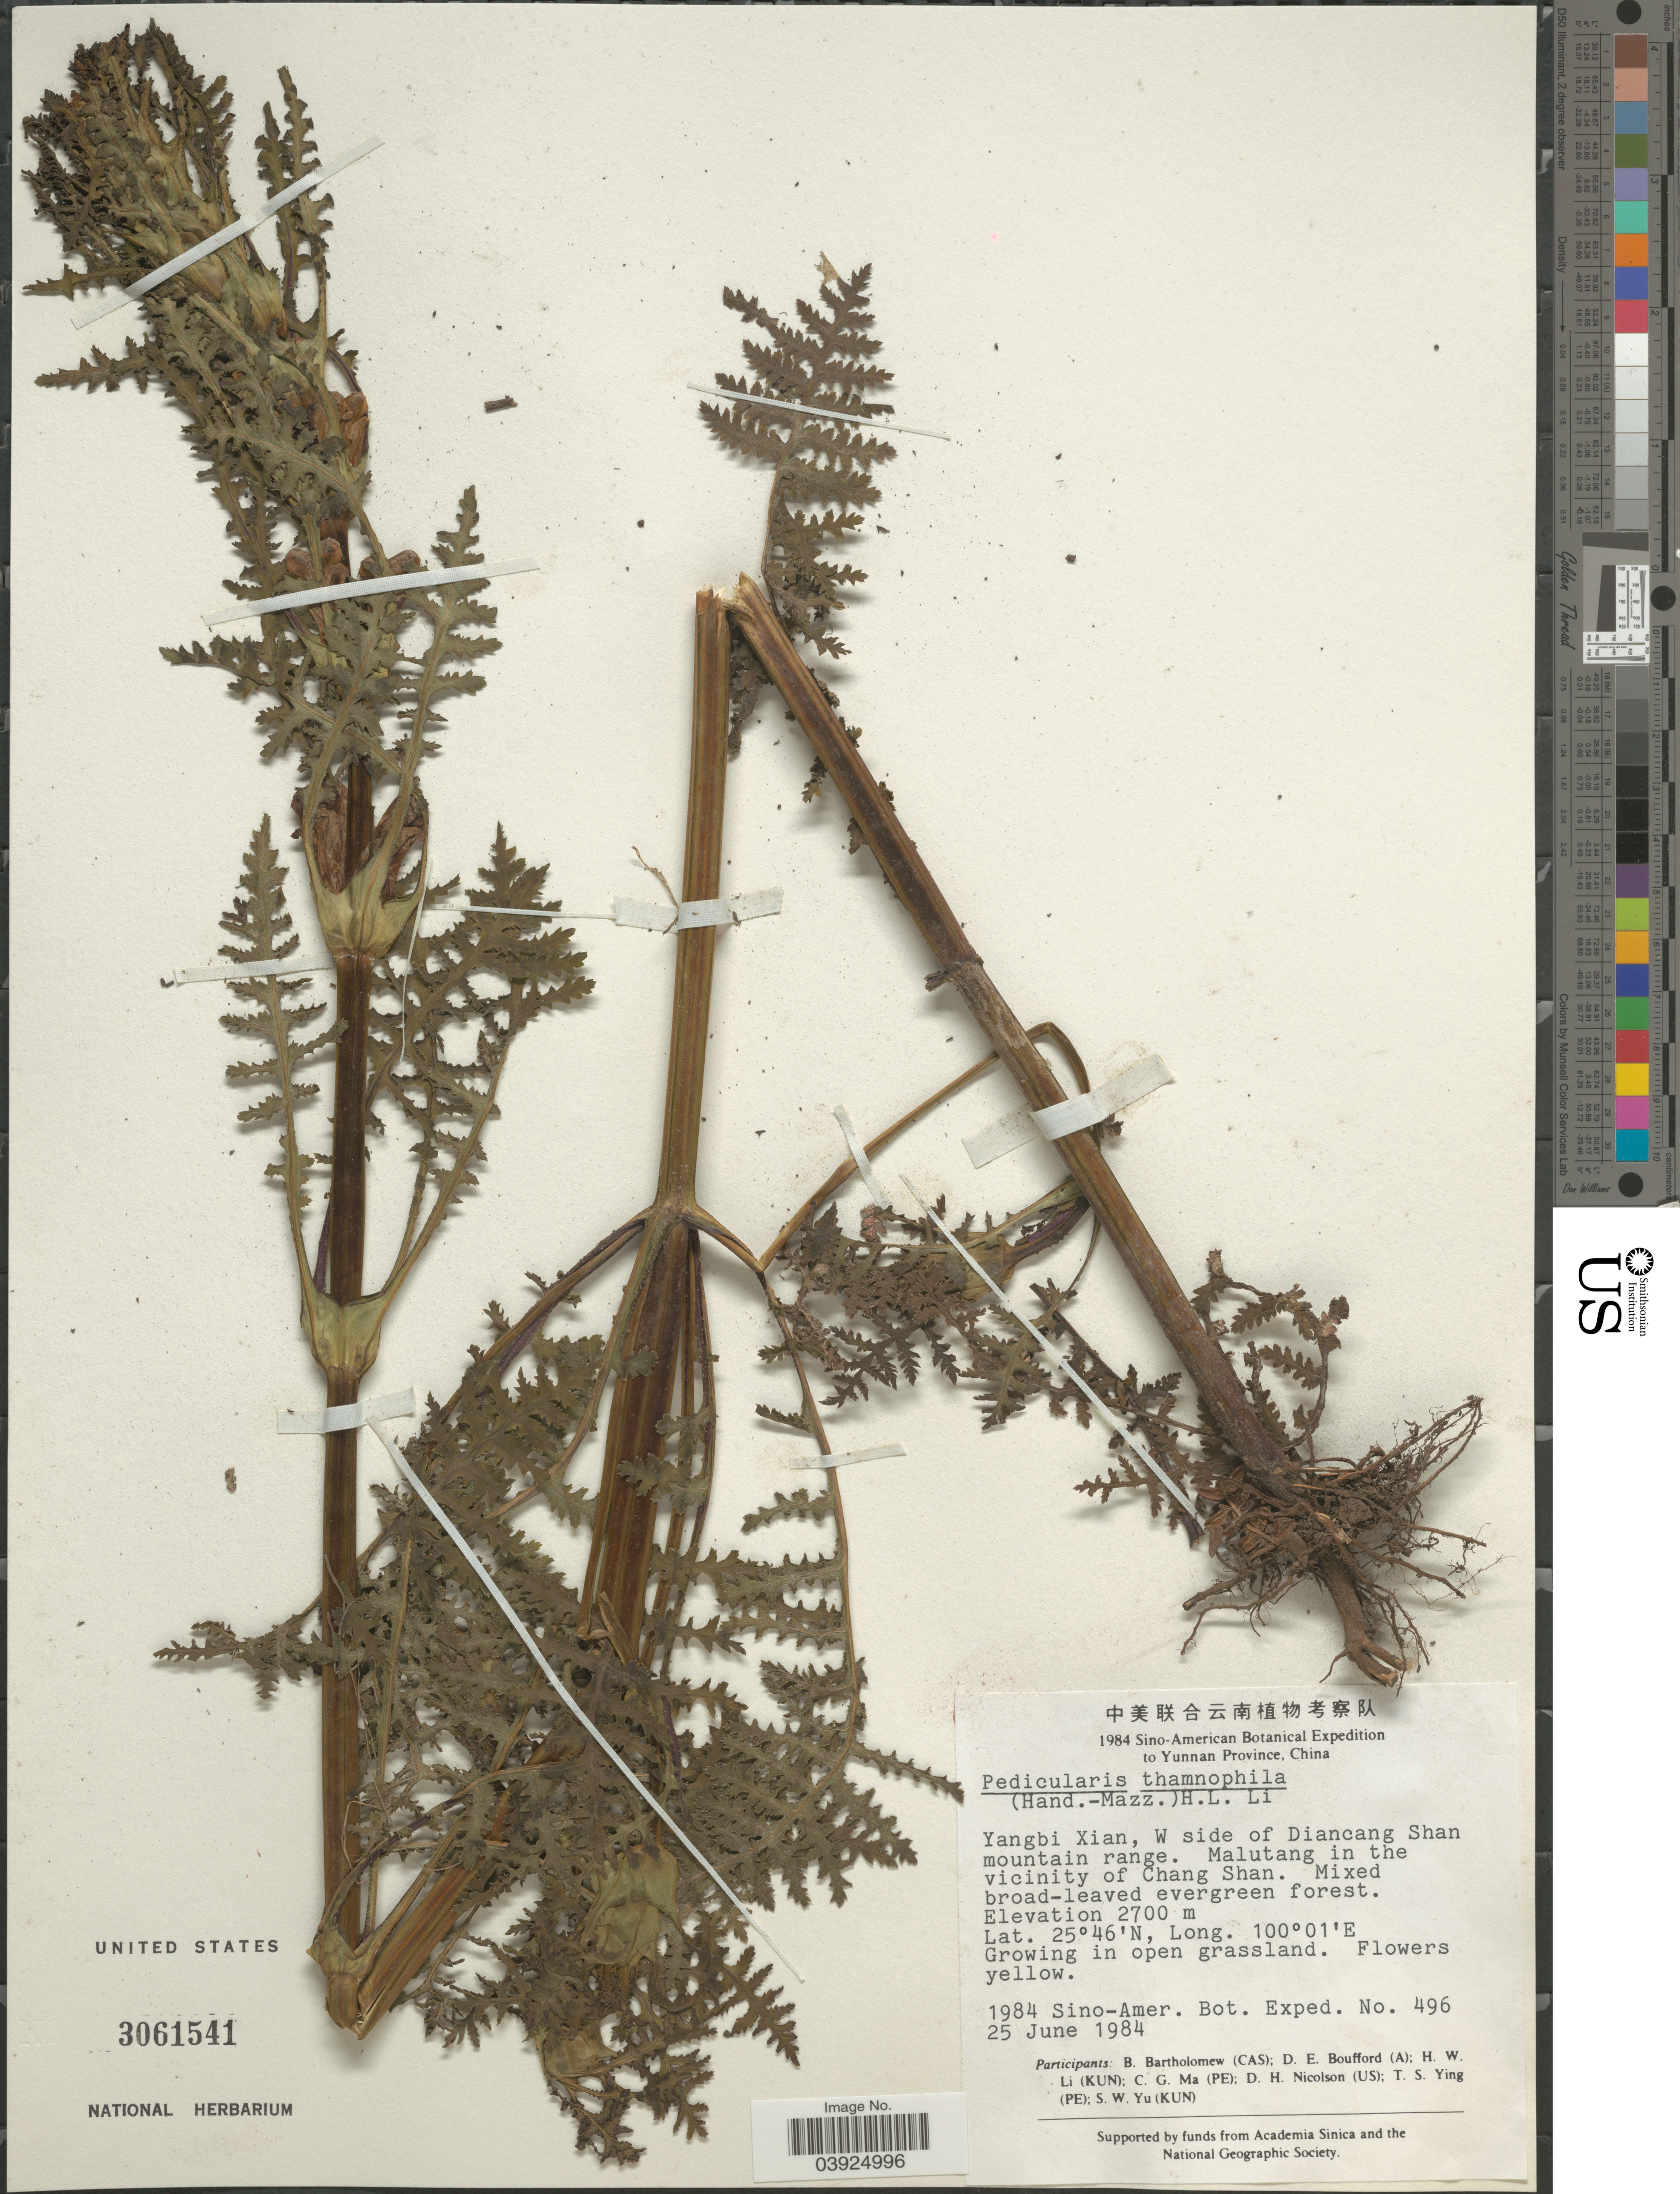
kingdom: Plantae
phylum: Tracheophyta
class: Magnoliopsida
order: Lamiales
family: Orobanchaceae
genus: Pedicularis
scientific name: Pedicularis thamnophila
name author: (Hand.-Mazz.) H.L. Li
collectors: Sino-Amer. Bot. Exped. 1984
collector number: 496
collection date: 1984-06-25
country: China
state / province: Yunnan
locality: Yangbi Xian, W side of Diancang Shan mountain range. Malutang in the vicinity of Chan Shan.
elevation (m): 2700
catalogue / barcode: US 3061541